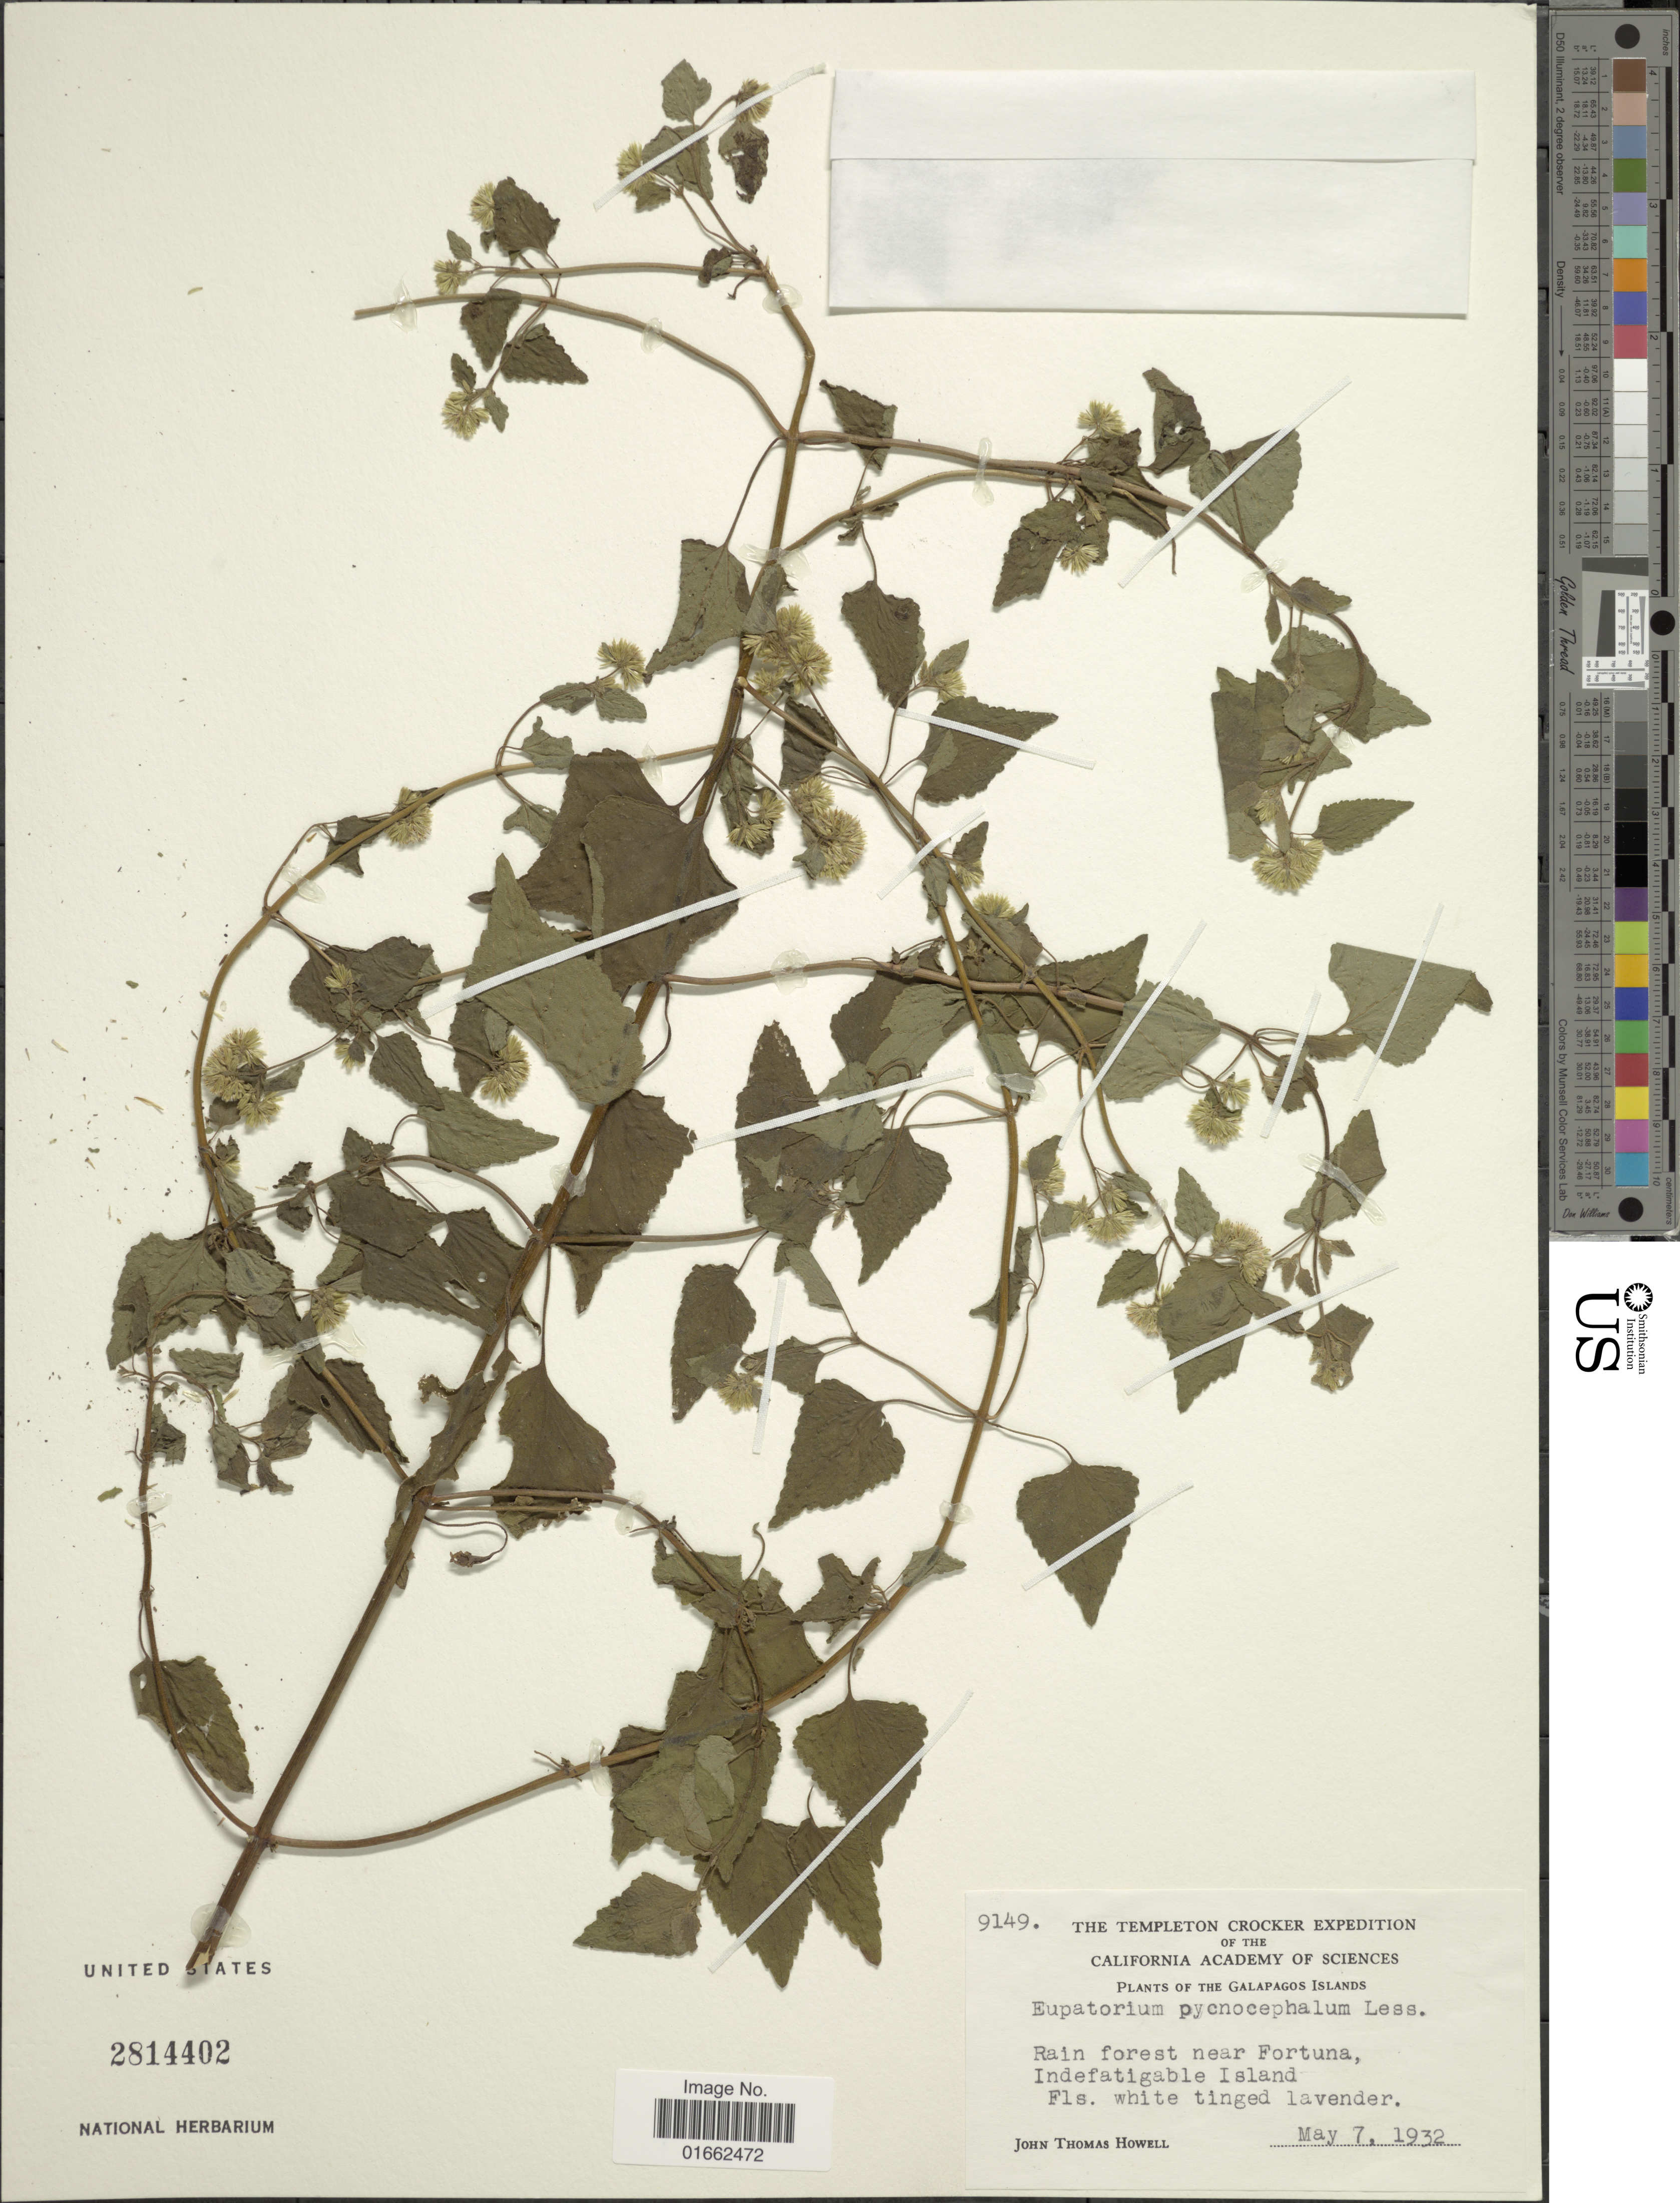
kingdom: Plantae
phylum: Tracheophyta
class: Magnoliopsida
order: Asterales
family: Asteraceae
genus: Fleischmannia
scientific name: Fleischmannia pratensis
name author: (Klatt) R.M. King & H. Rob.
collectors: J. T. Howell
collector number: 9149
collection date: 1932-05-07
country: Ecuador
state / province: Colón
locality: Galapagos Islands. Rain forest near Fortuna, Indefatigable Island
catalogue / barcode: US 2814402